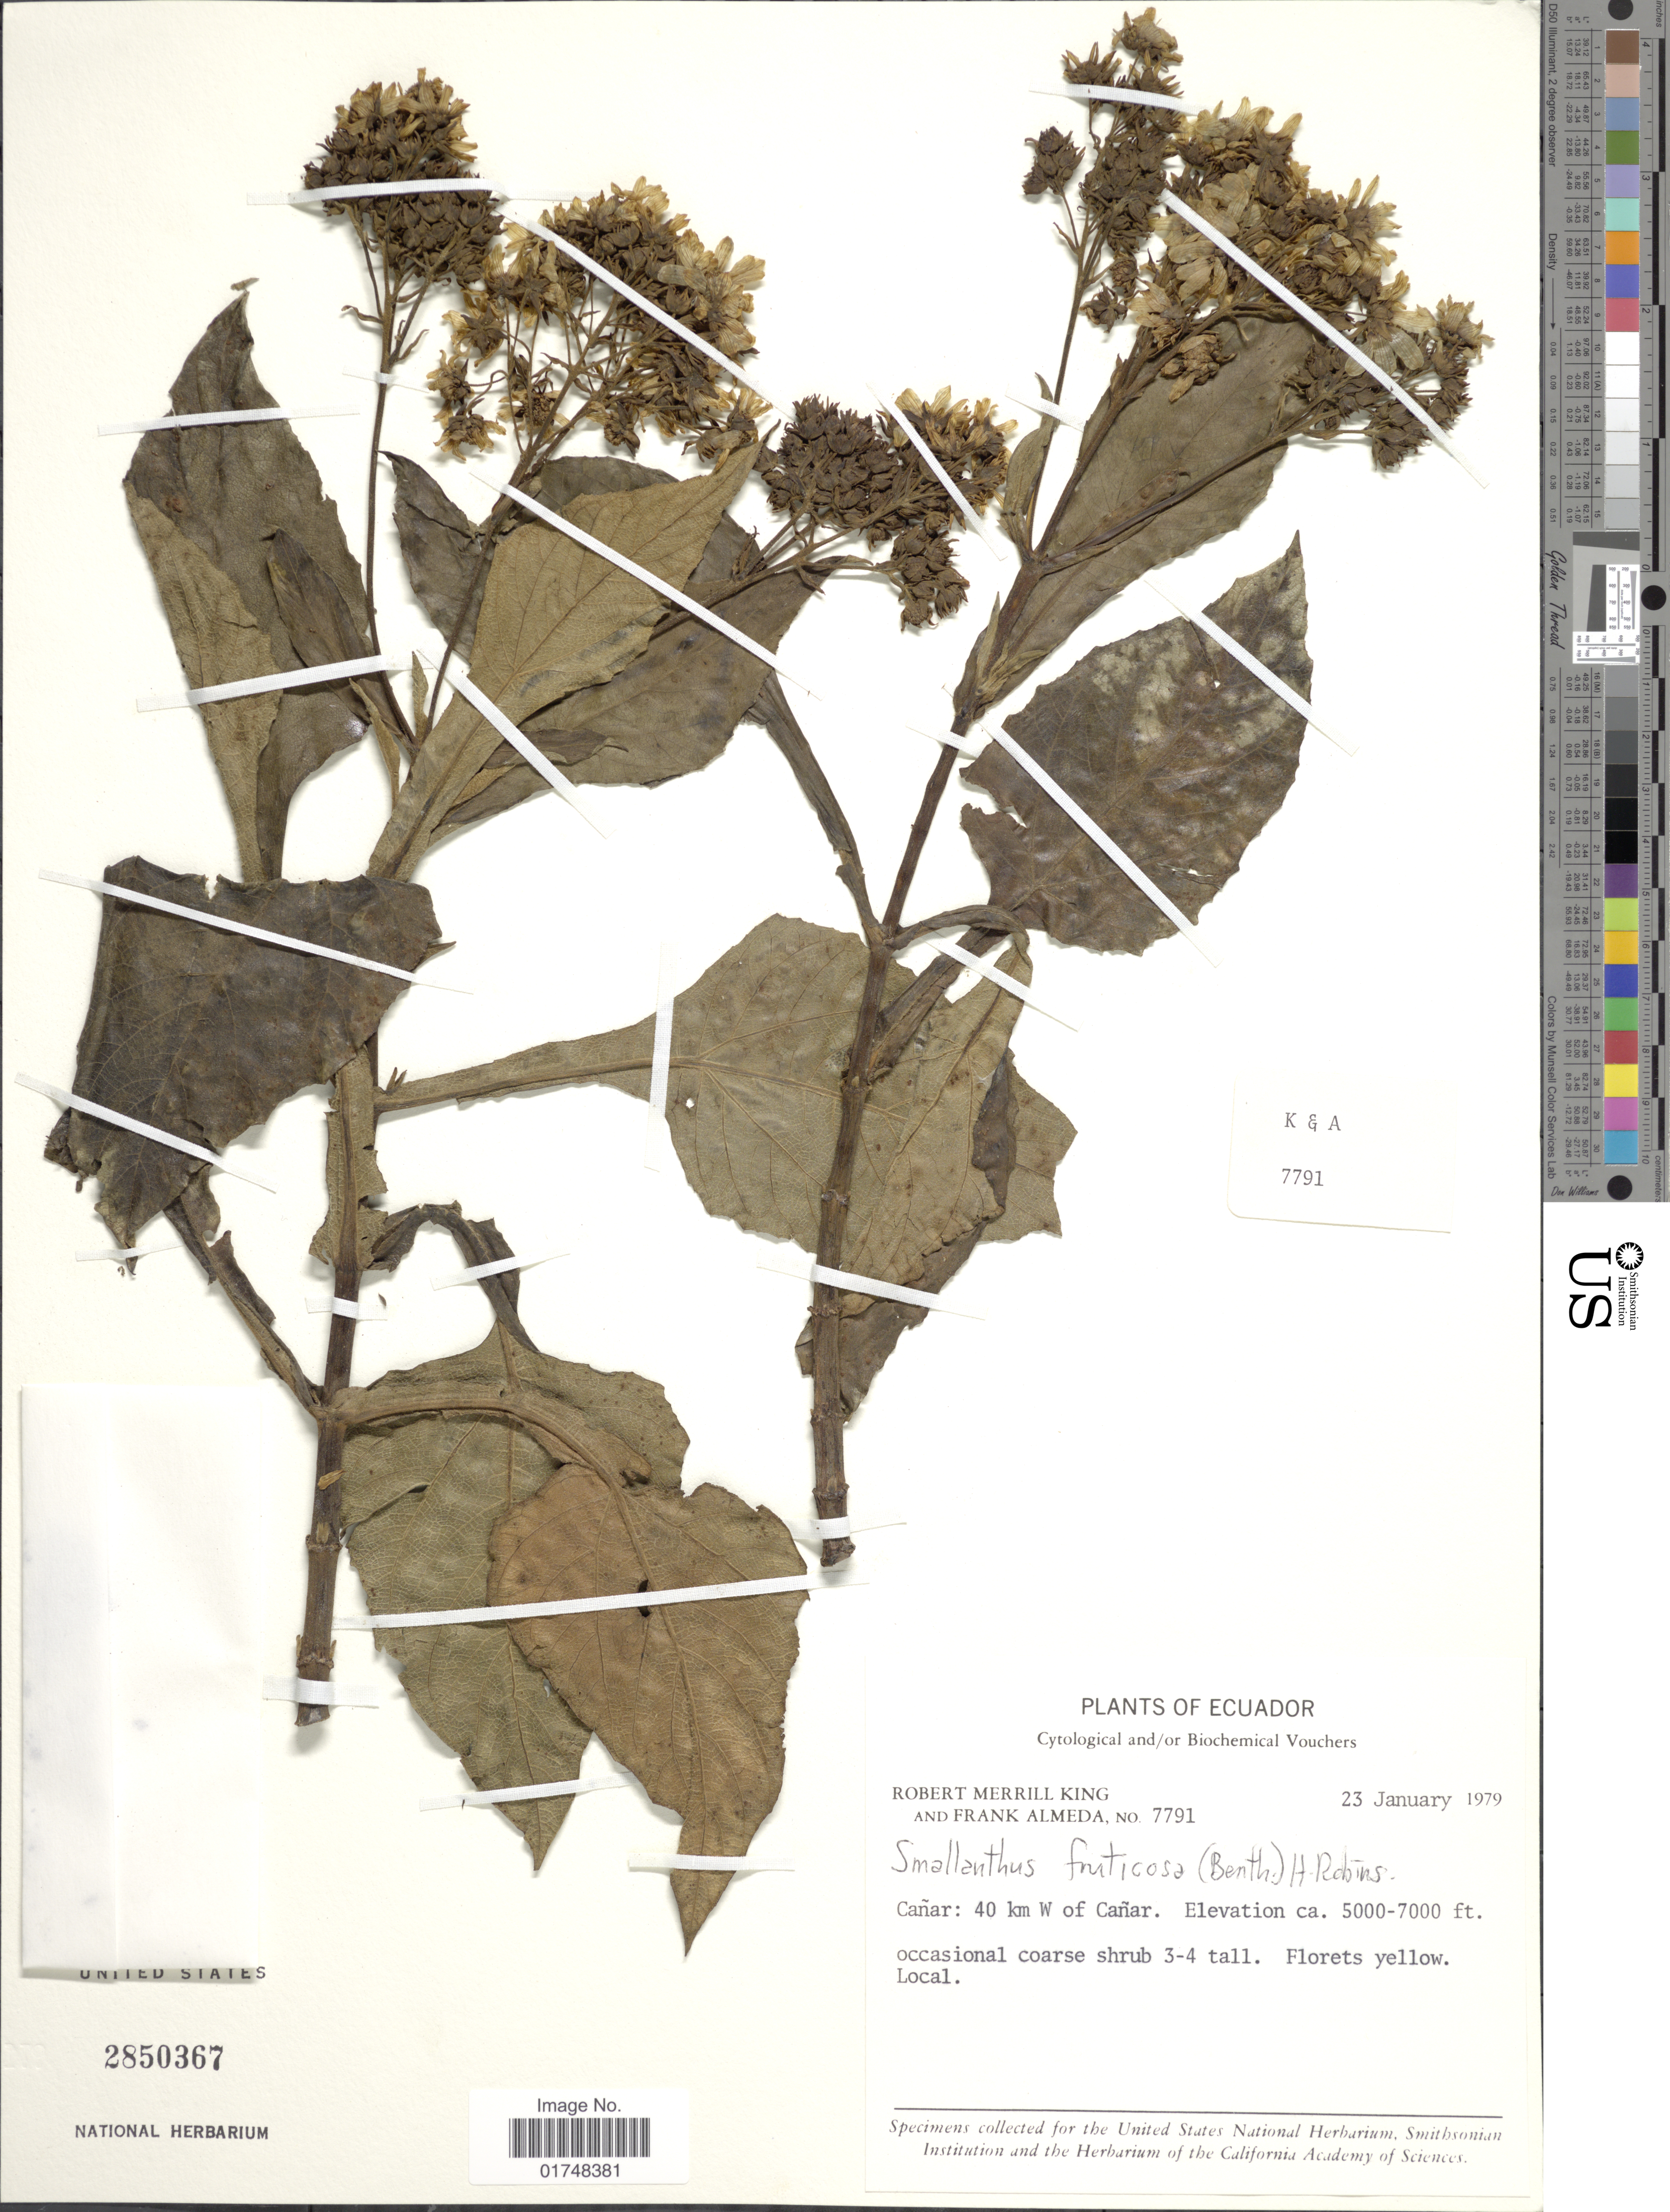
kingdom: Plantae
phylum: Tracheophyta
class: Magnoliopsida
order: Asterales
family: Asteraceae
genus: Smallanthus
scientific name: Smallanthus fruticosus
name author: (Benth.) H. Rob.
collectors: R. M. King & F. Almeda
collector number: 7791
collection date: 1979-01-23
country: Ecuador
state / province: Cañar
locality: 40 km W of Canar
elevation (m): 1524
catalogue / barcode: US 2850367